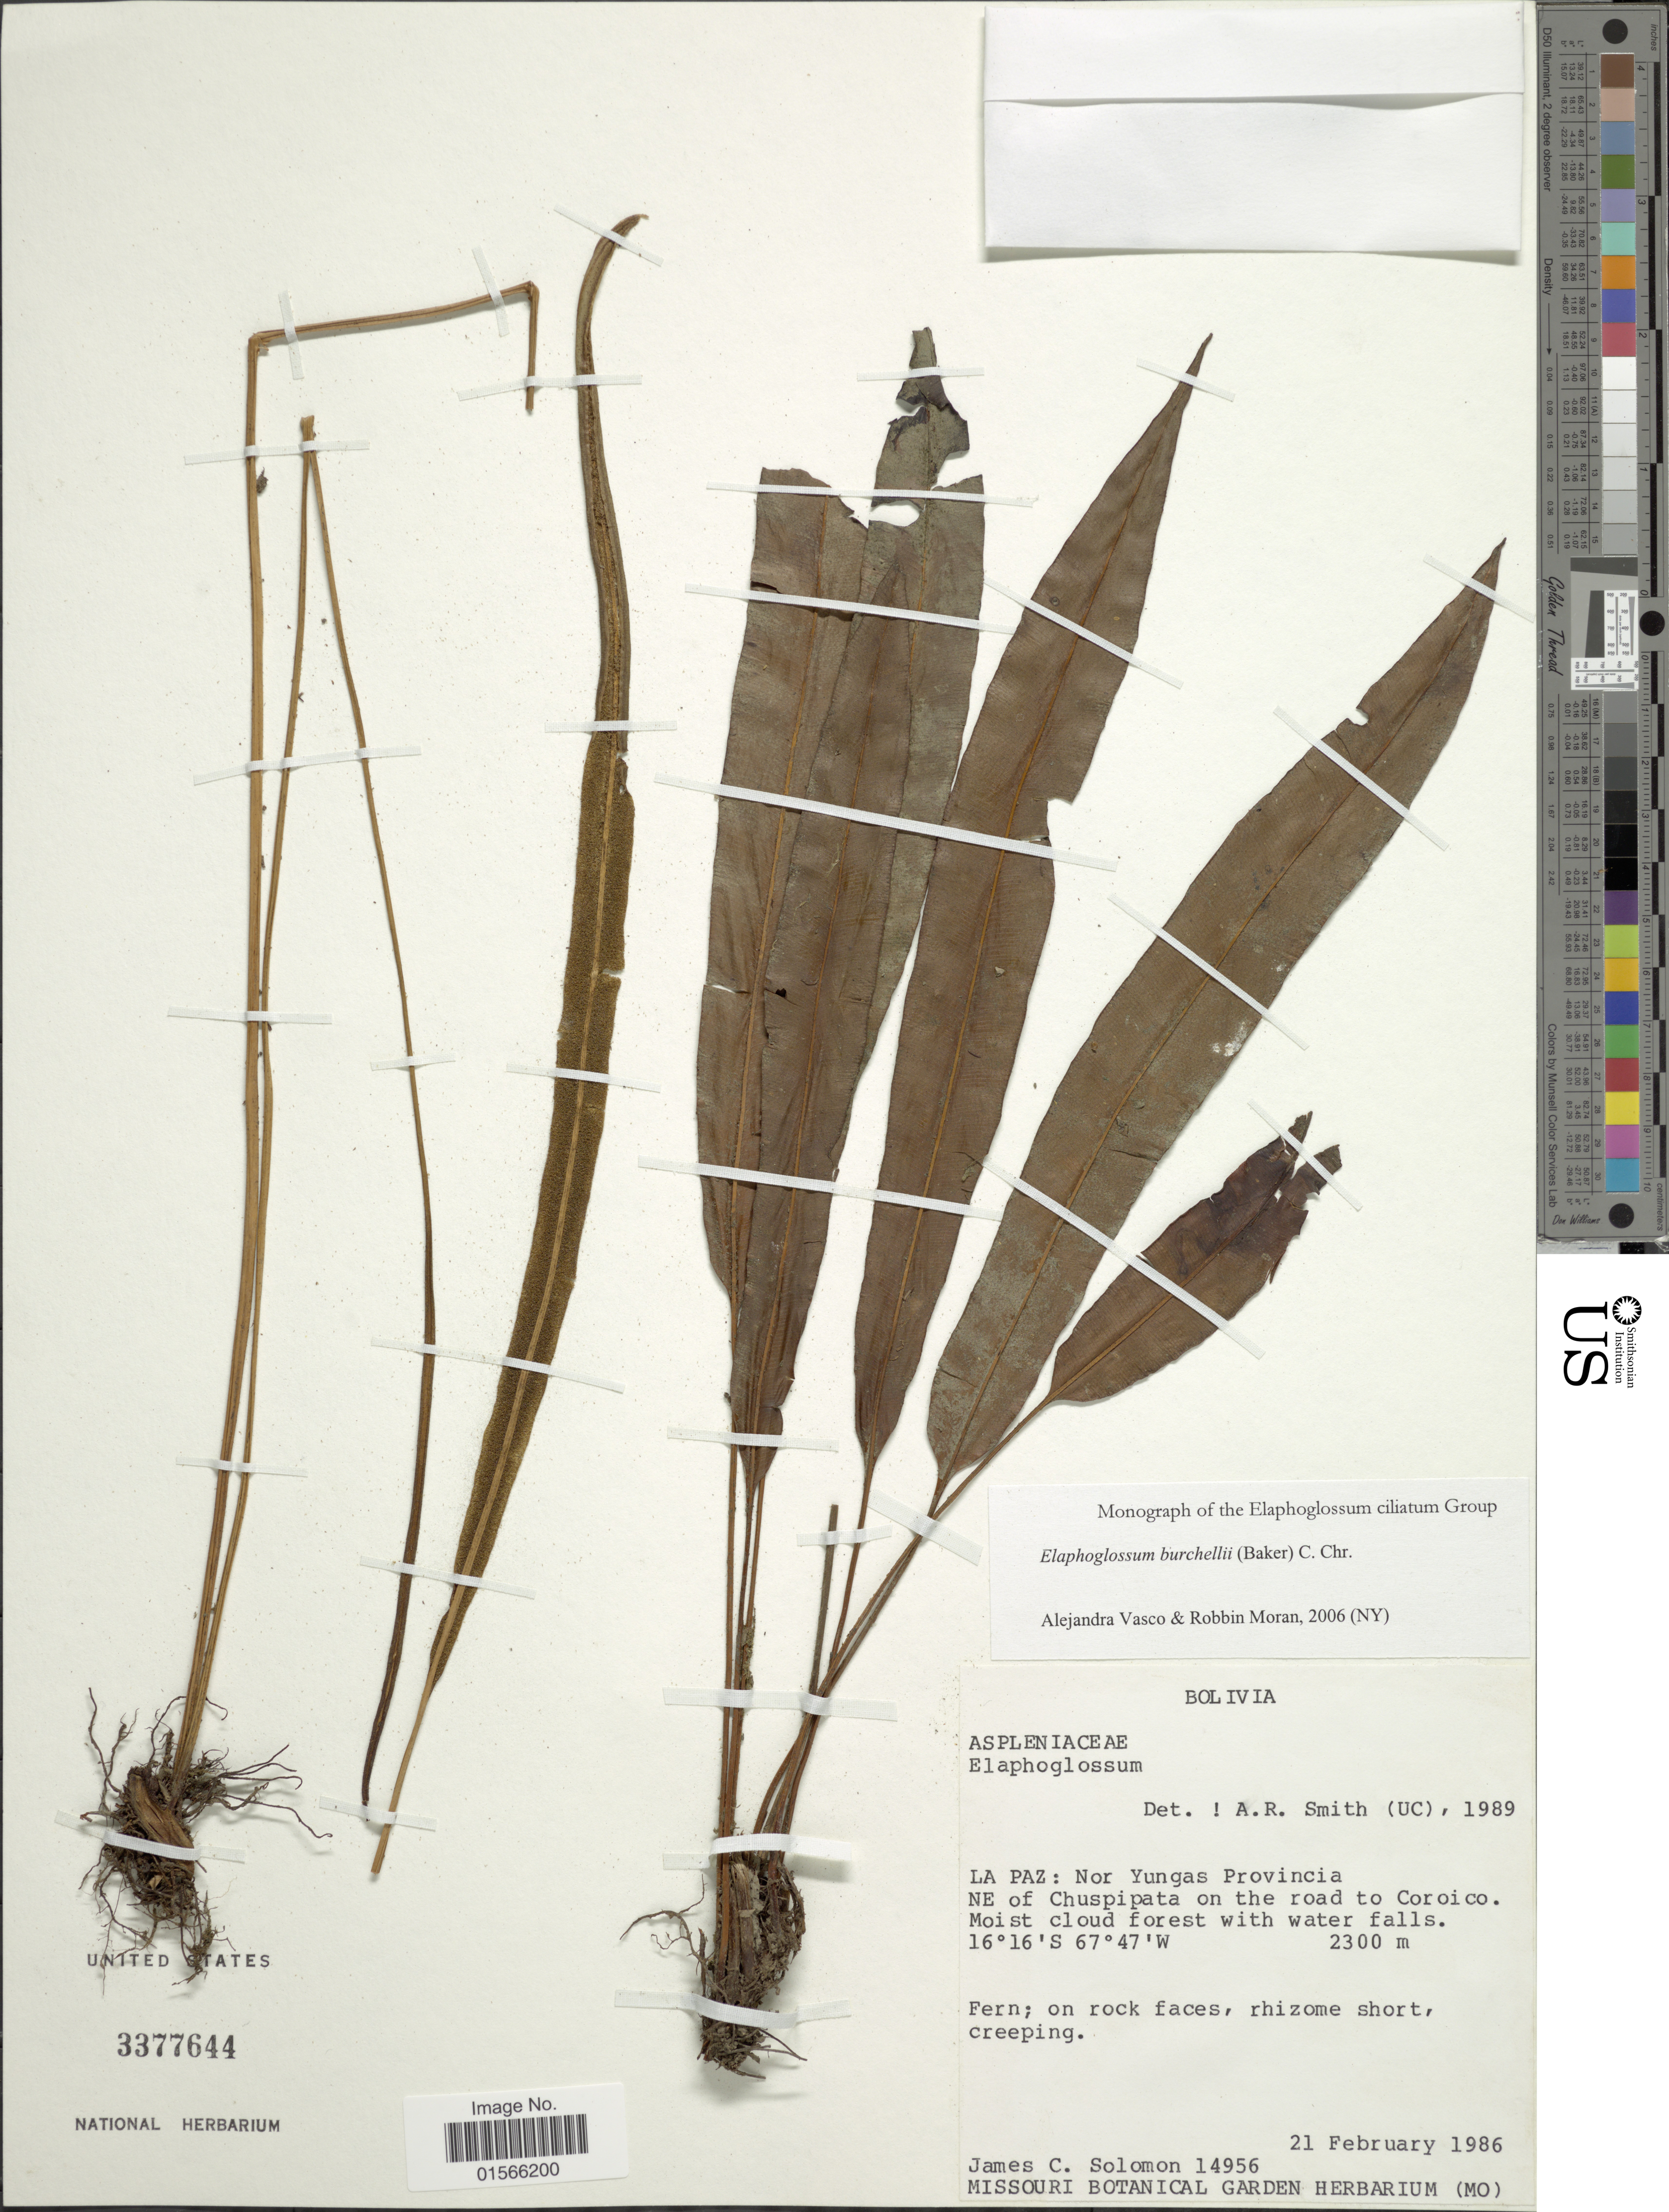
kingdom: Plantae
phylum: Tracheophyta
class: Polypodiopsida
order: Polypodiales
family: Dryopteridaceae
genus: Elaphoglossum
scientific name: Elaphoglossum burchellii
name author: (Baker) C. Chr.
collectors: J. C. Solomon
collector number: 14956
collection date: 1986-02-21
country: Bolivia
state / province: La Paz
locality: Nor Yungas Provincia, NE of Chusipata on the road to Coroico. Moist cloud forest with water falls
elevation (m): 2300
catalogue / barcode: US 3377644